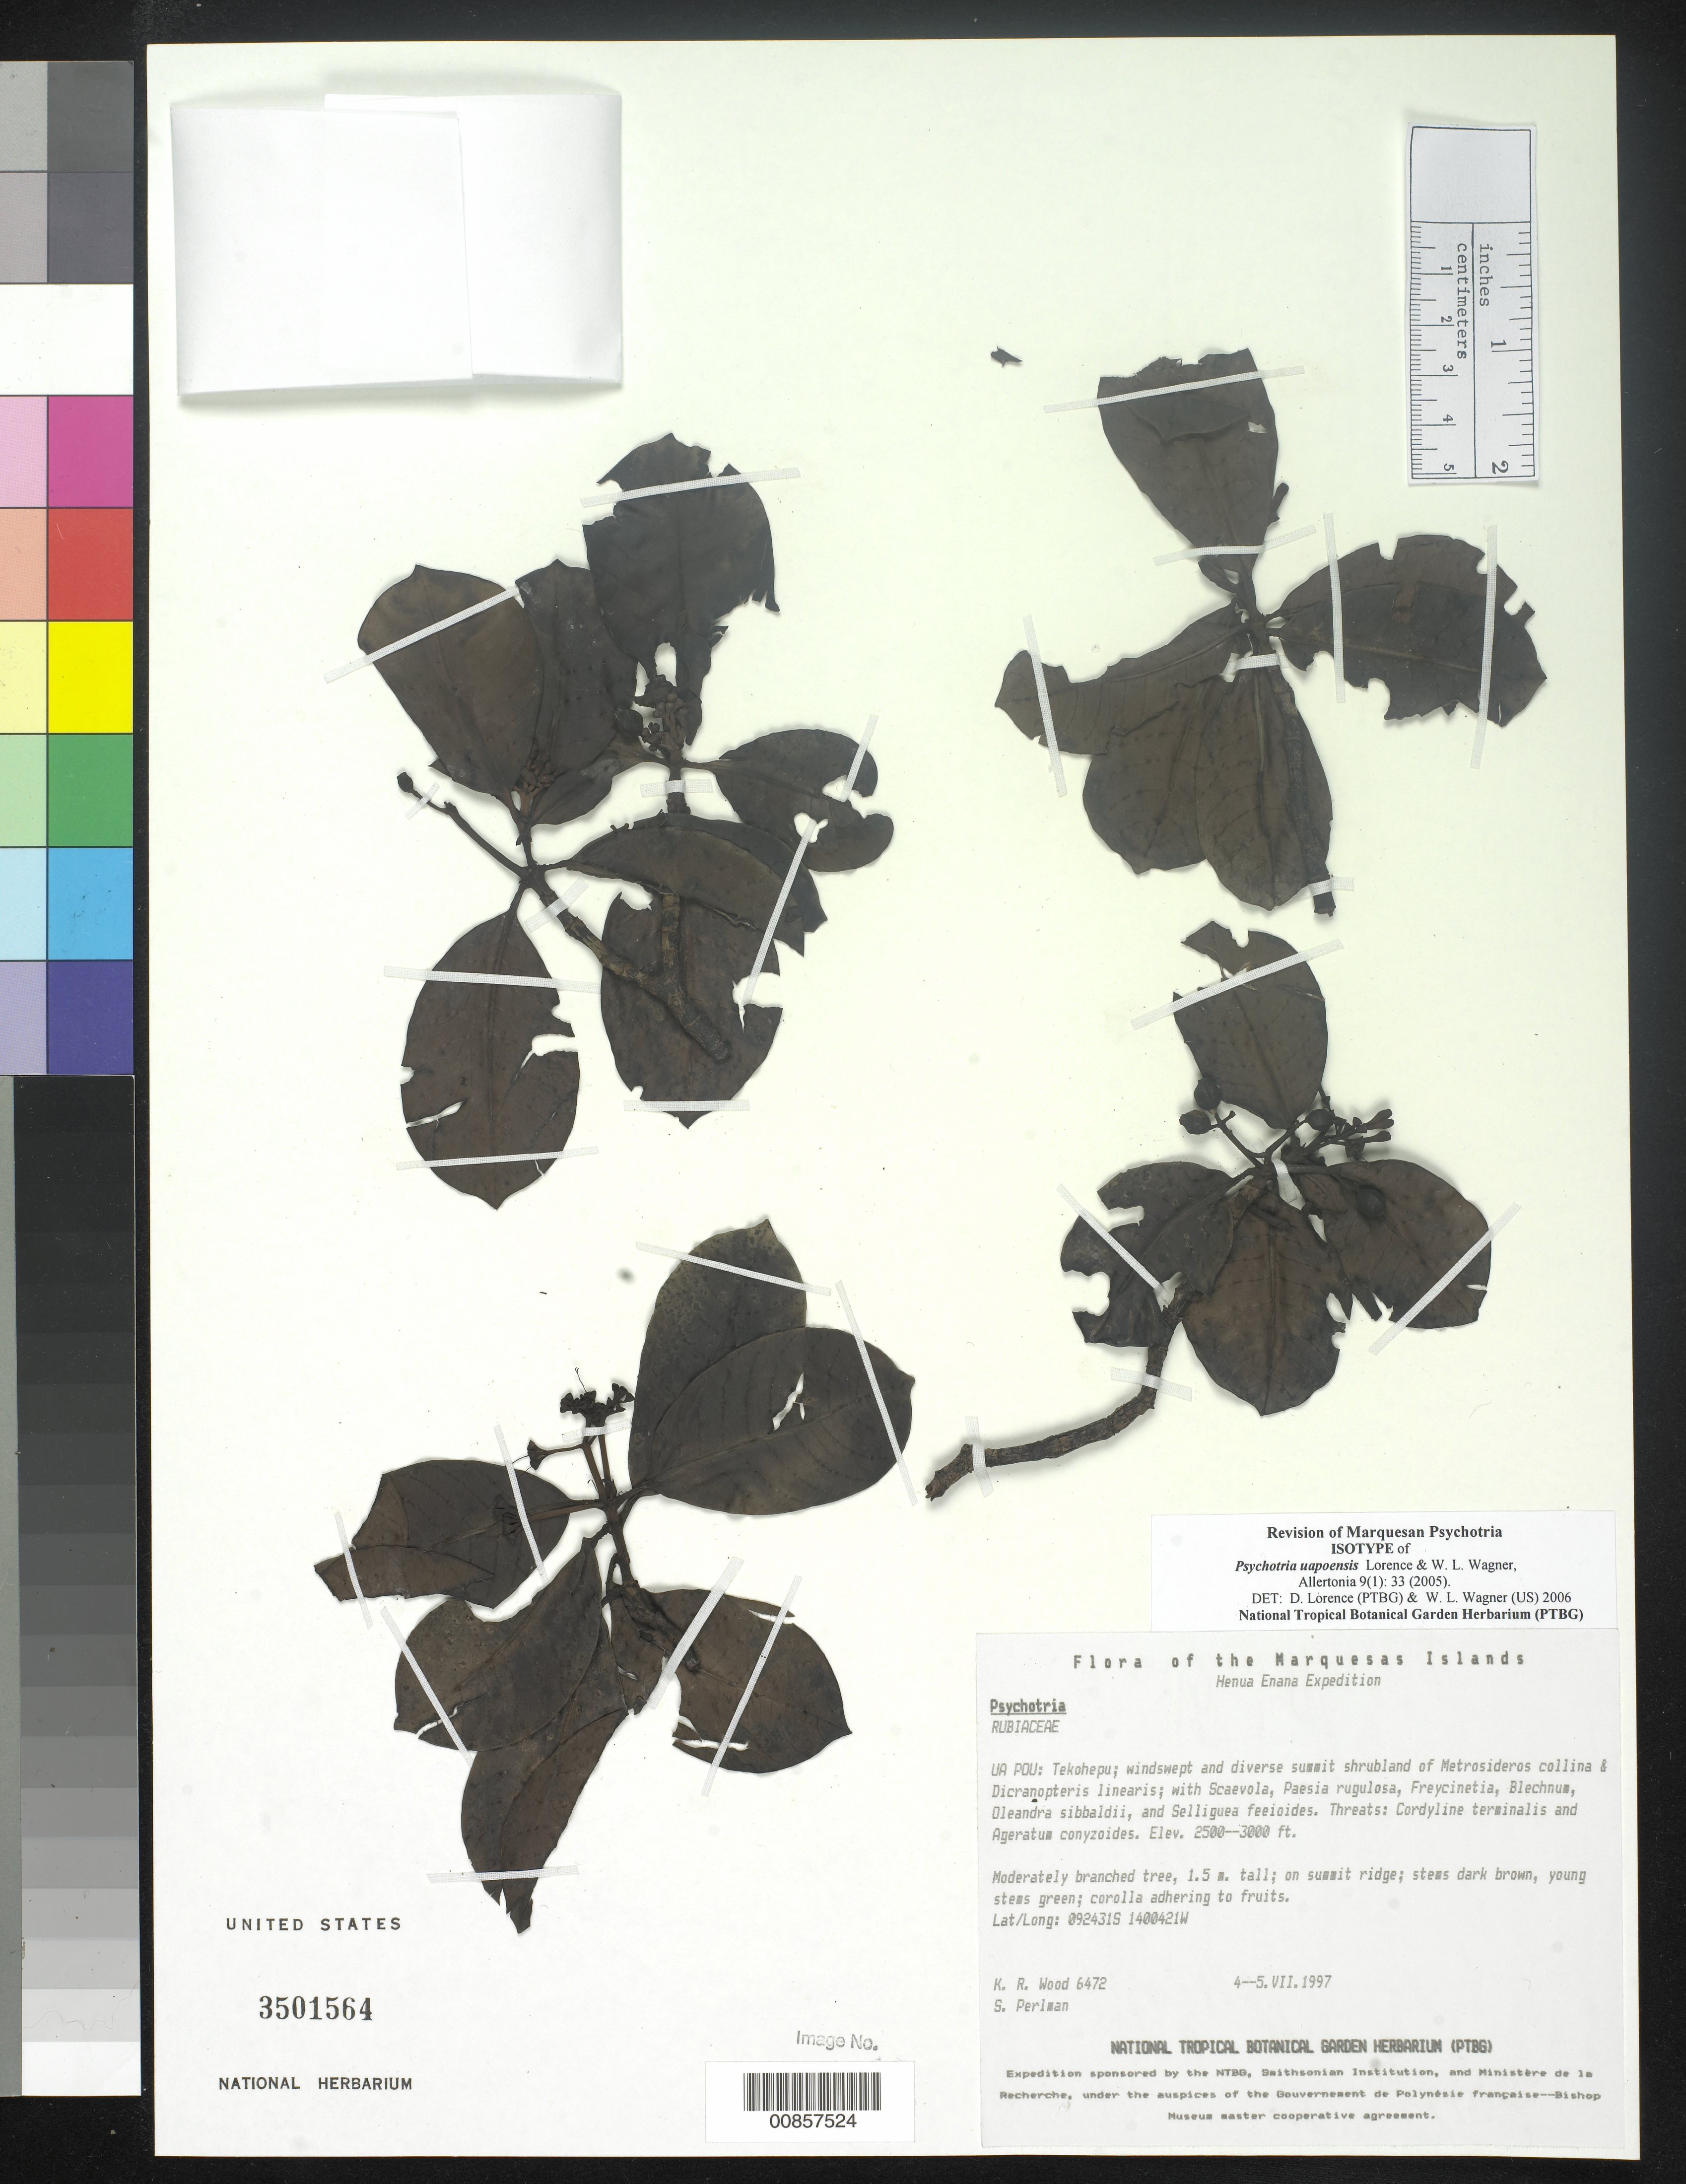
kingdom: Plantae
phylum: Tracheophyta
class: Magnoliopsida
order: Gentianales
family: Rubiaceae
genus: Psychotria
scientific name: Psychotria uapoensis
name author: Lorence & W.L. Wagner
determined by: Lorence, David H.; Wagner, W. L.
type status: Isotype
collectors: K. R. Wood & S. P. Perlman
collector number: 6472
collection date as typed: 04 Jul 1997 to 05 Jul 1997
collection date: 1997-07-04/1997-07-05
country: French Polynesia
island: Ua Pou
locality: Ua Pou: Tekohepu.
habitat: Windswept and diverse summit shrubland.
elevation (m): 762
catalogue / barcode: US 3501564